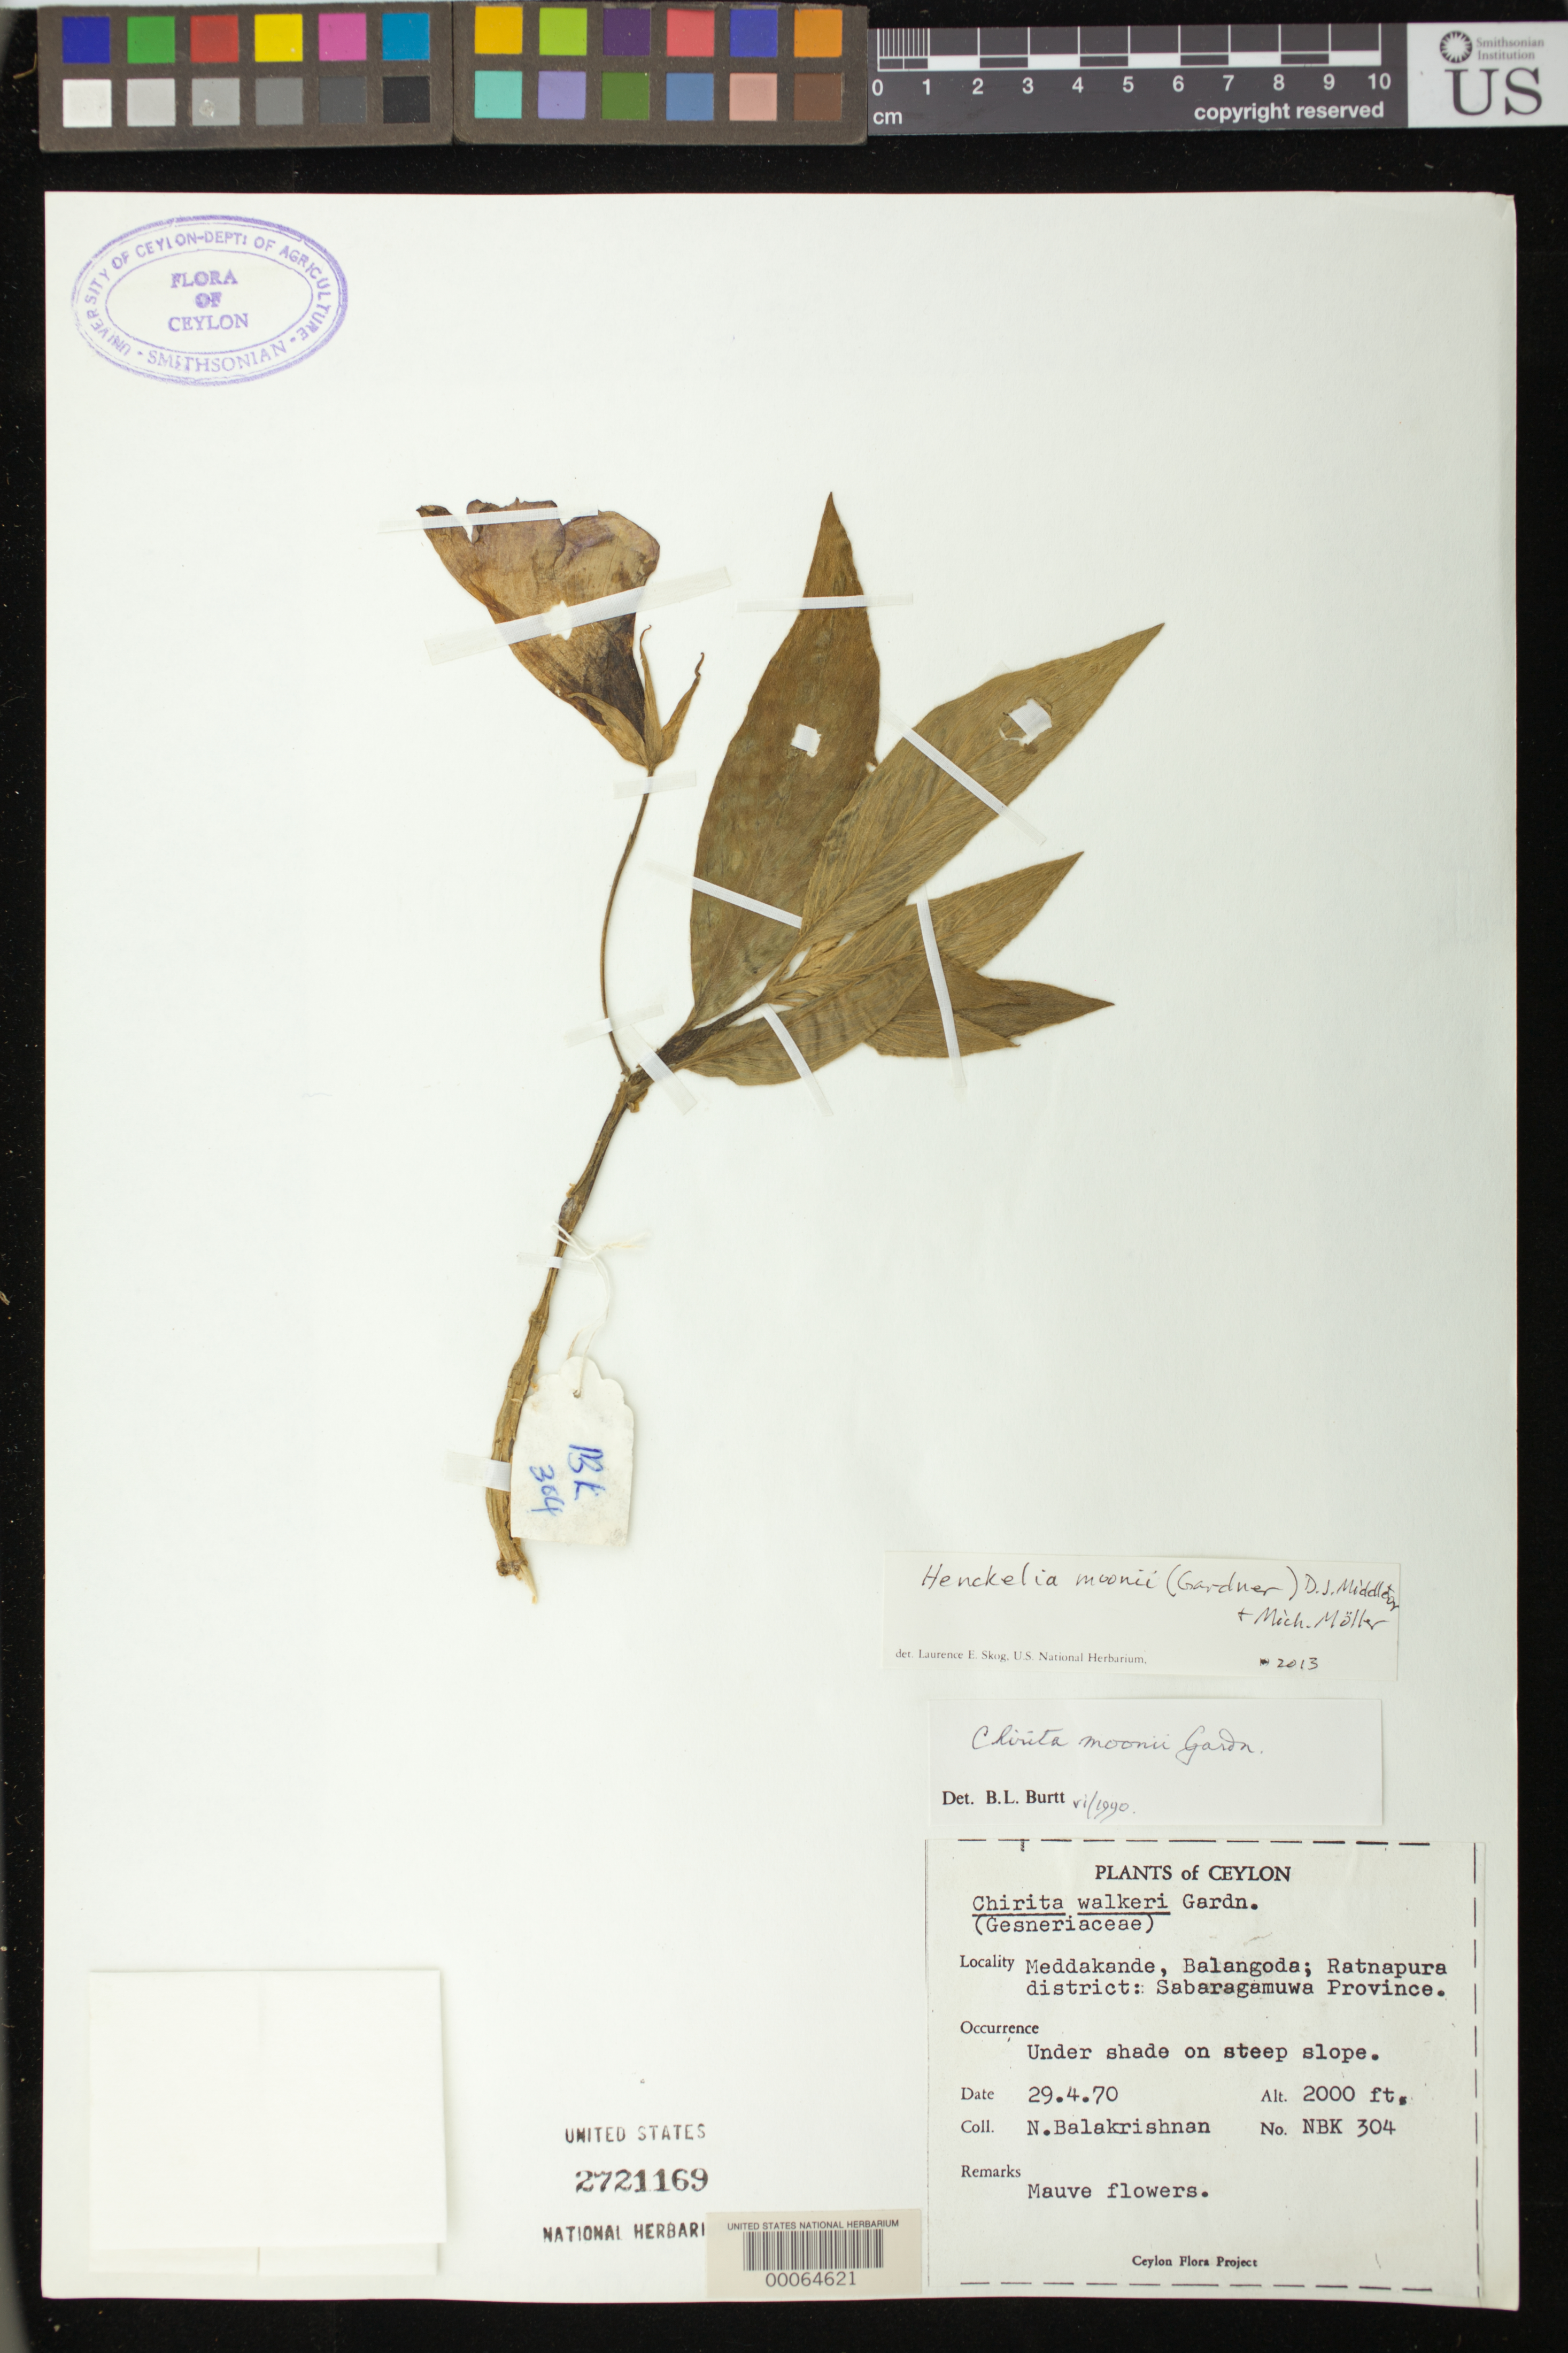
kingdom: Plantae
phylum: Tracheophyta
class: Magnoliopsida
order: Lamiales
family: Gesneriaceae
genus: Henckelia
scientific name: Henckelia moonii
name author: (Gardner) D.J. Middleton & Mich. Möller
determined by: Skog, Laurence E.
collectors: N. Balakrishnan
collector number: NBK 304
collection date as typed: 29 Apr 1970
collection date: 1970-04-29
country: Sri Lanka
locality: Sabaragamuwa prov, ratnapura dist, meddakande, balangoda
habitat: Under shade on steep slope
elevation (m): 610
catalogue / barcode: US 2721169